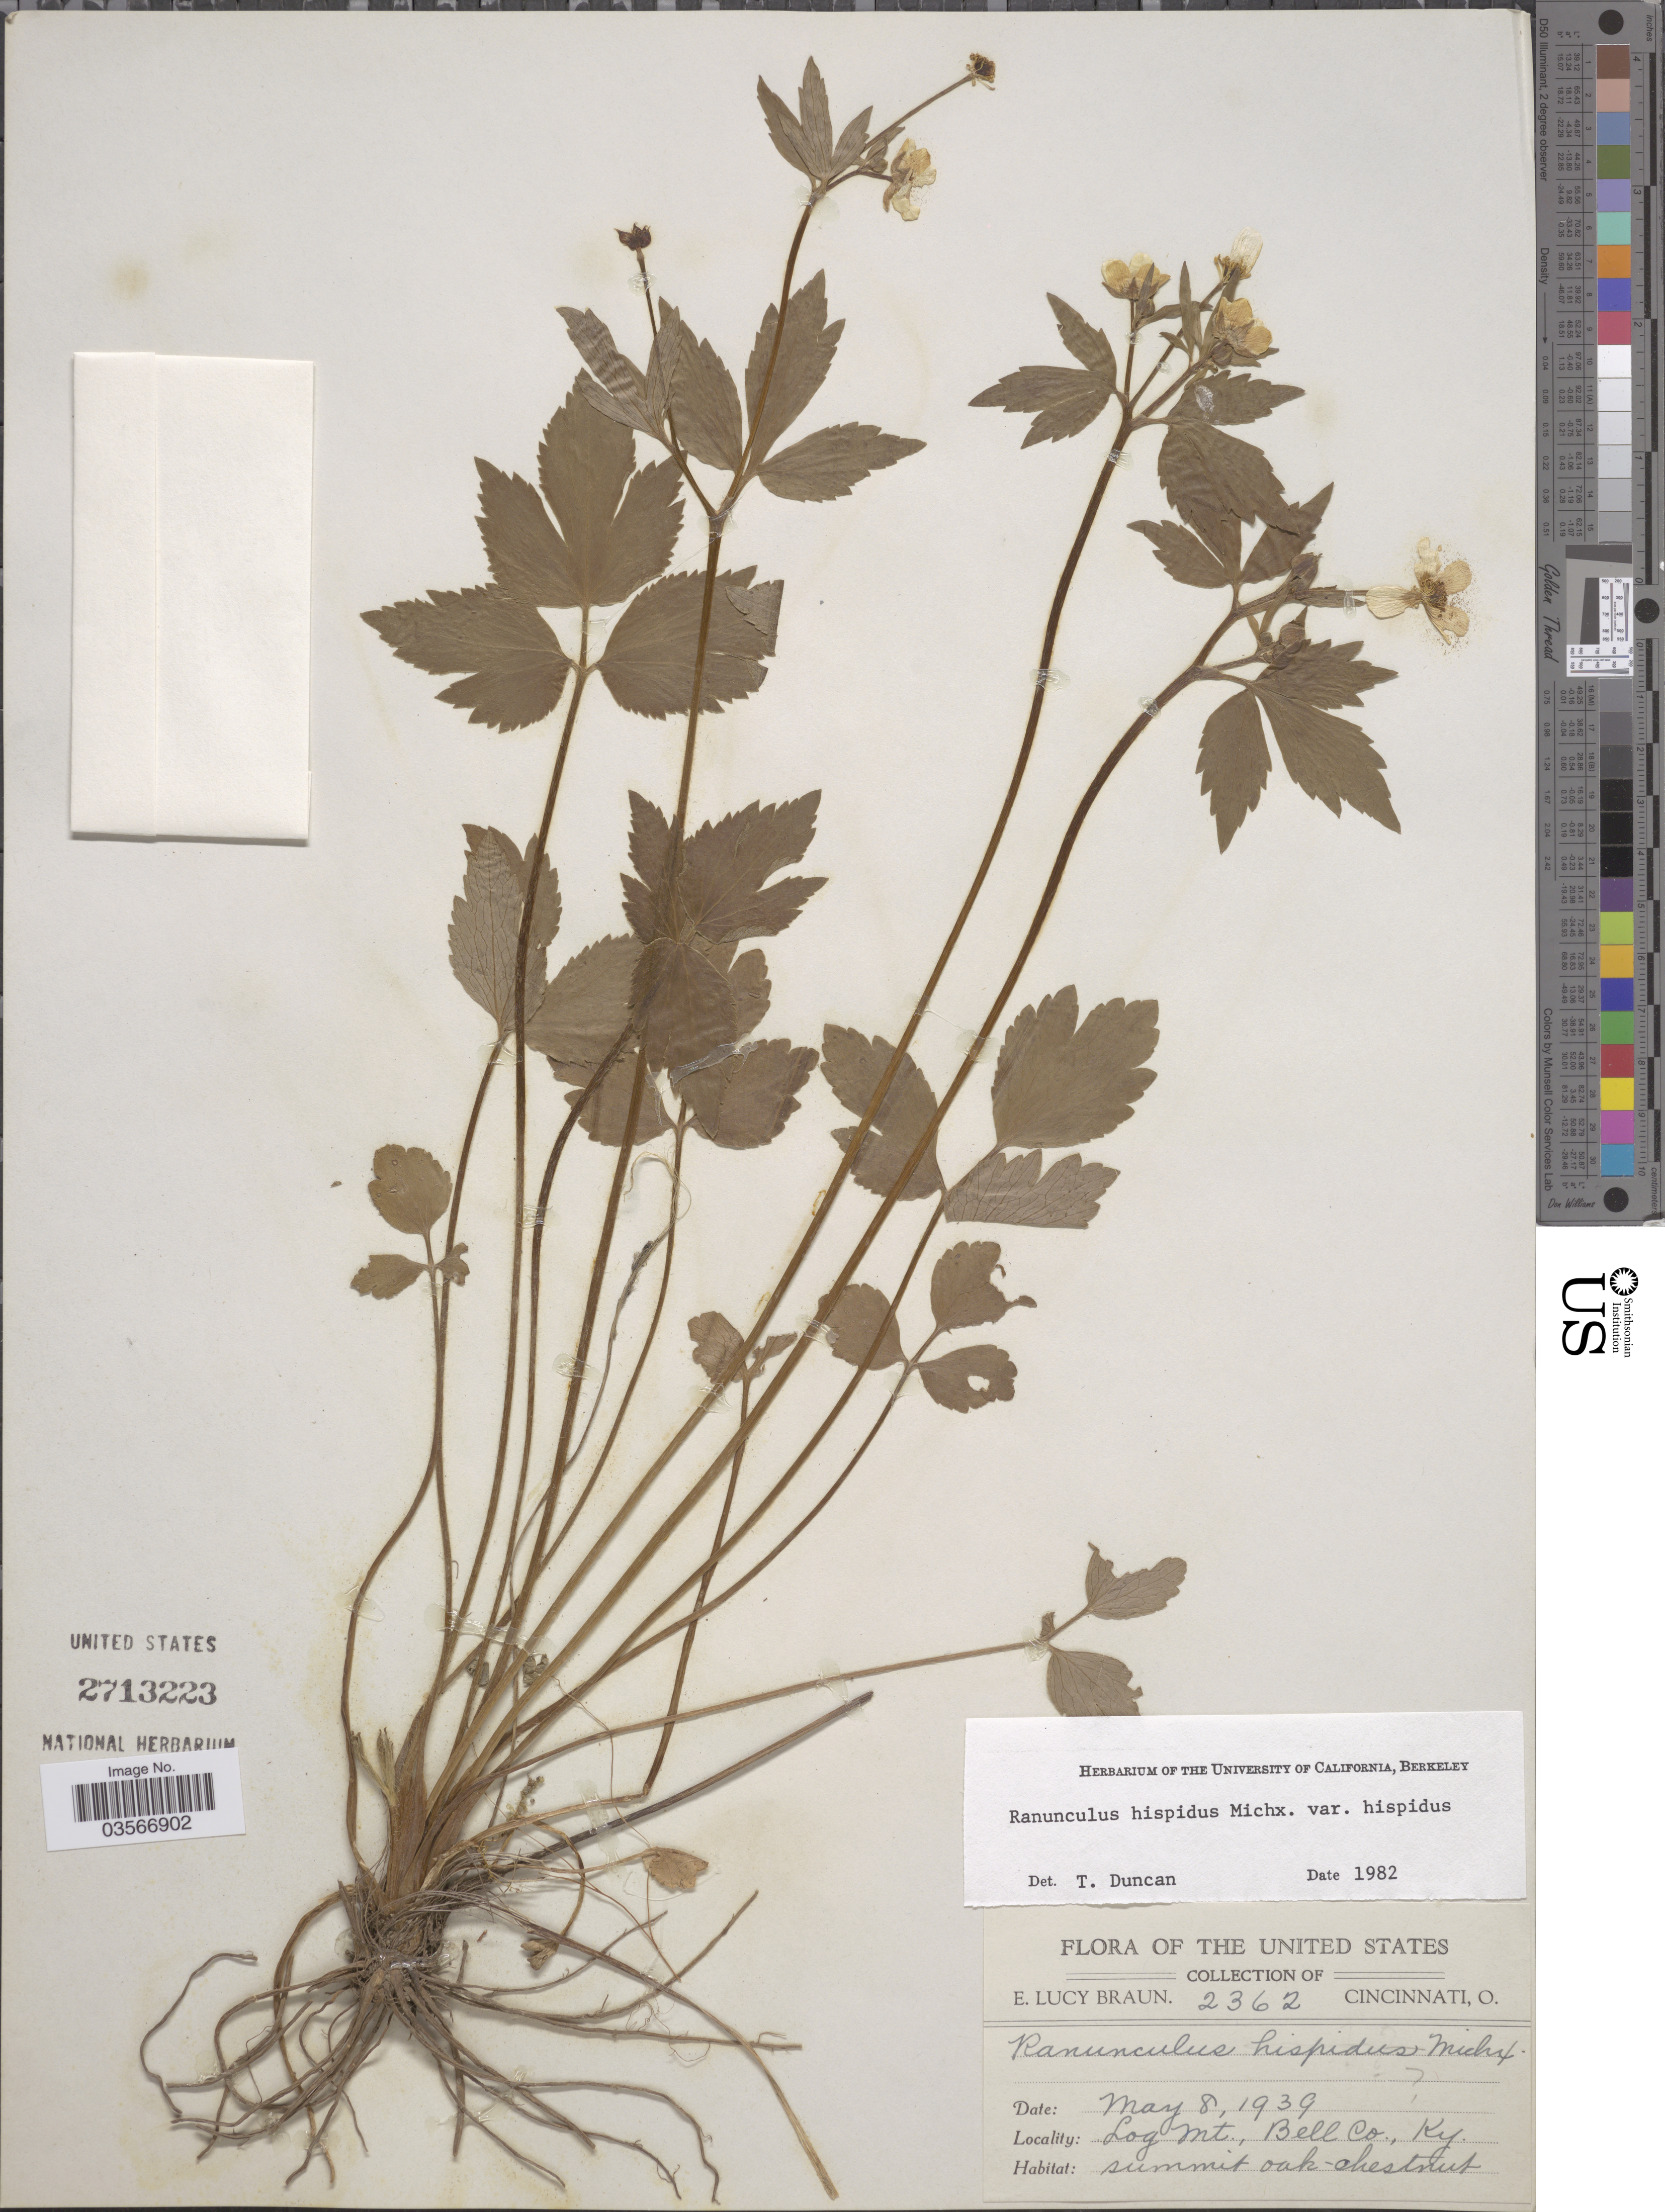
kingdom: Plantae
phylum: Tracheophyta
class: Magnoliopsida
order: Ranunculales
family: Ranunculaceae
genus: Ranunculus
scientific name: Ranunculus hispidus var. hispidus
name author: Michx.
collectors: E. L. Braun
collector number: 2362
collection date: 1939-05-08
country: United States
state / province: Kentucky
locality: Log Mt., Bell Co. Summit oak-chestnut.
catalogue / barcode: US 2713223